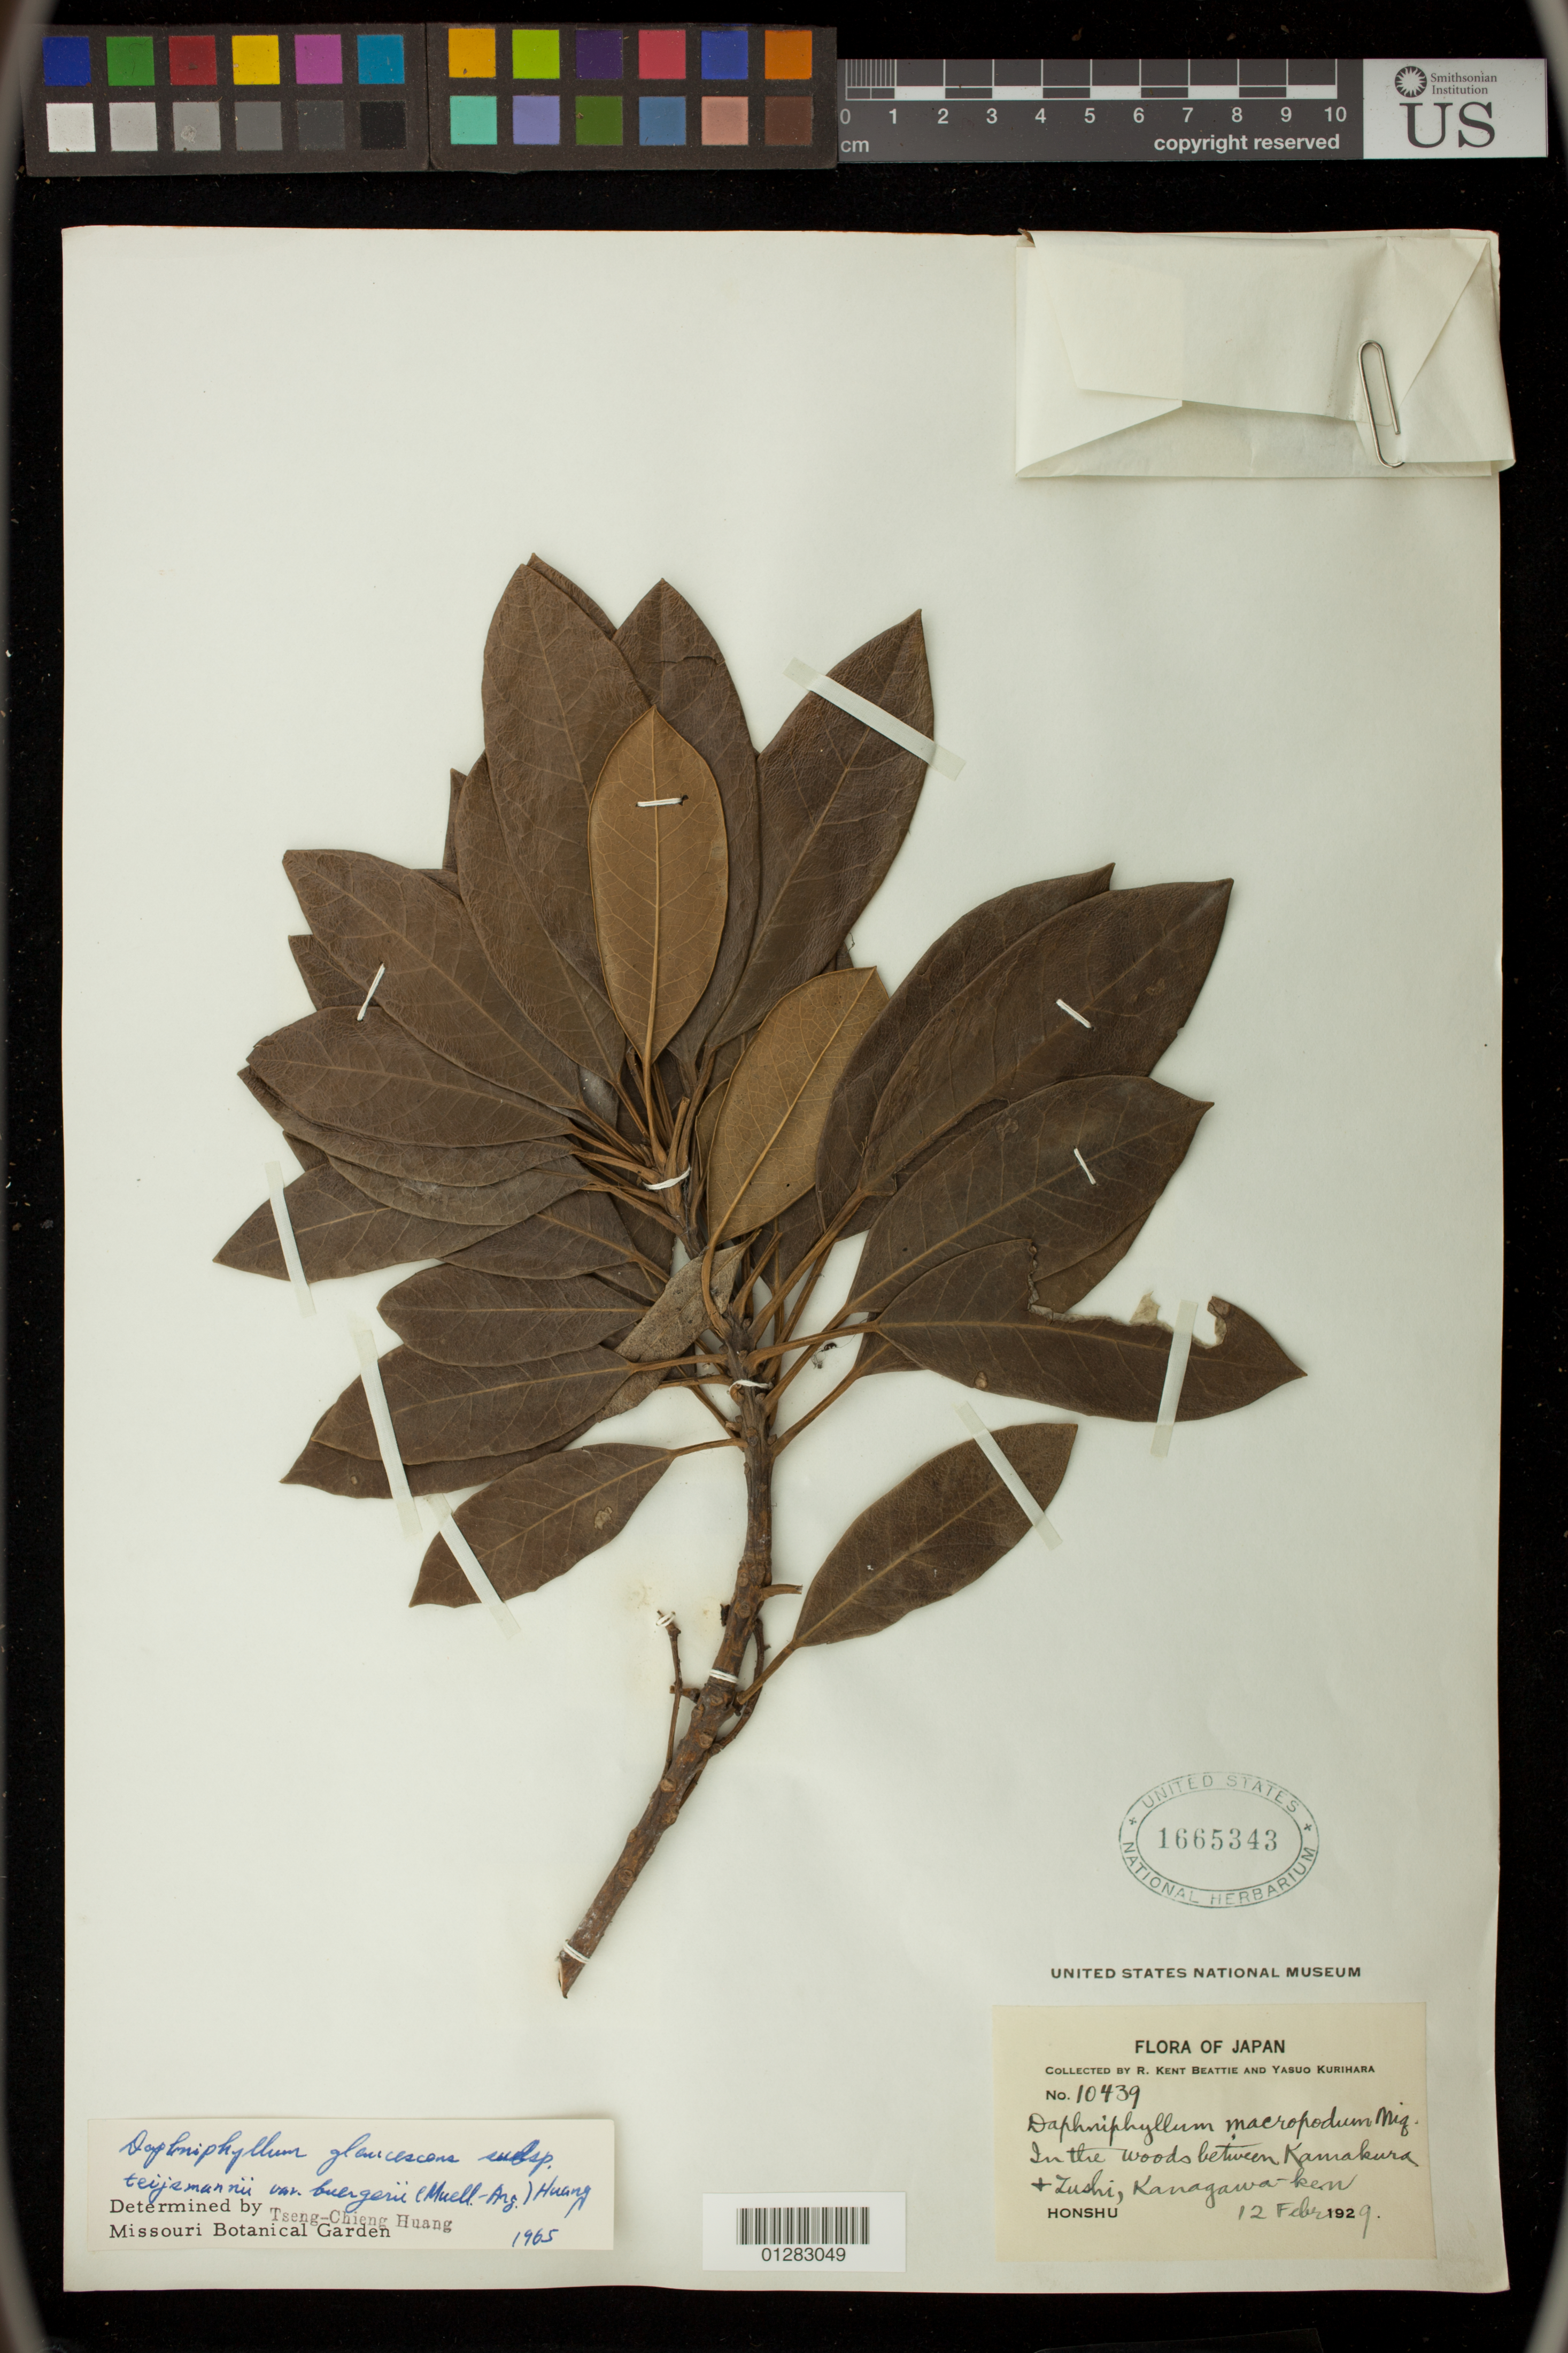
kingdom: Plantae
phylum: Tracheophyta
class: Magnoliopsida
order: Saxifragales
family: Daphniphyllaceae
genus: Daphniphyllum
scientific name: Daphniphyllum glaucescens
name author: Blume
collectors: R. K. Beattie & Y. Kurihara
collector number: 10439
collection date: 1929-02-12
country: Japan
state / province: Kanagawa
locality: Woods between Kamakura & Zushi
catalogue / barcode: US 1665343